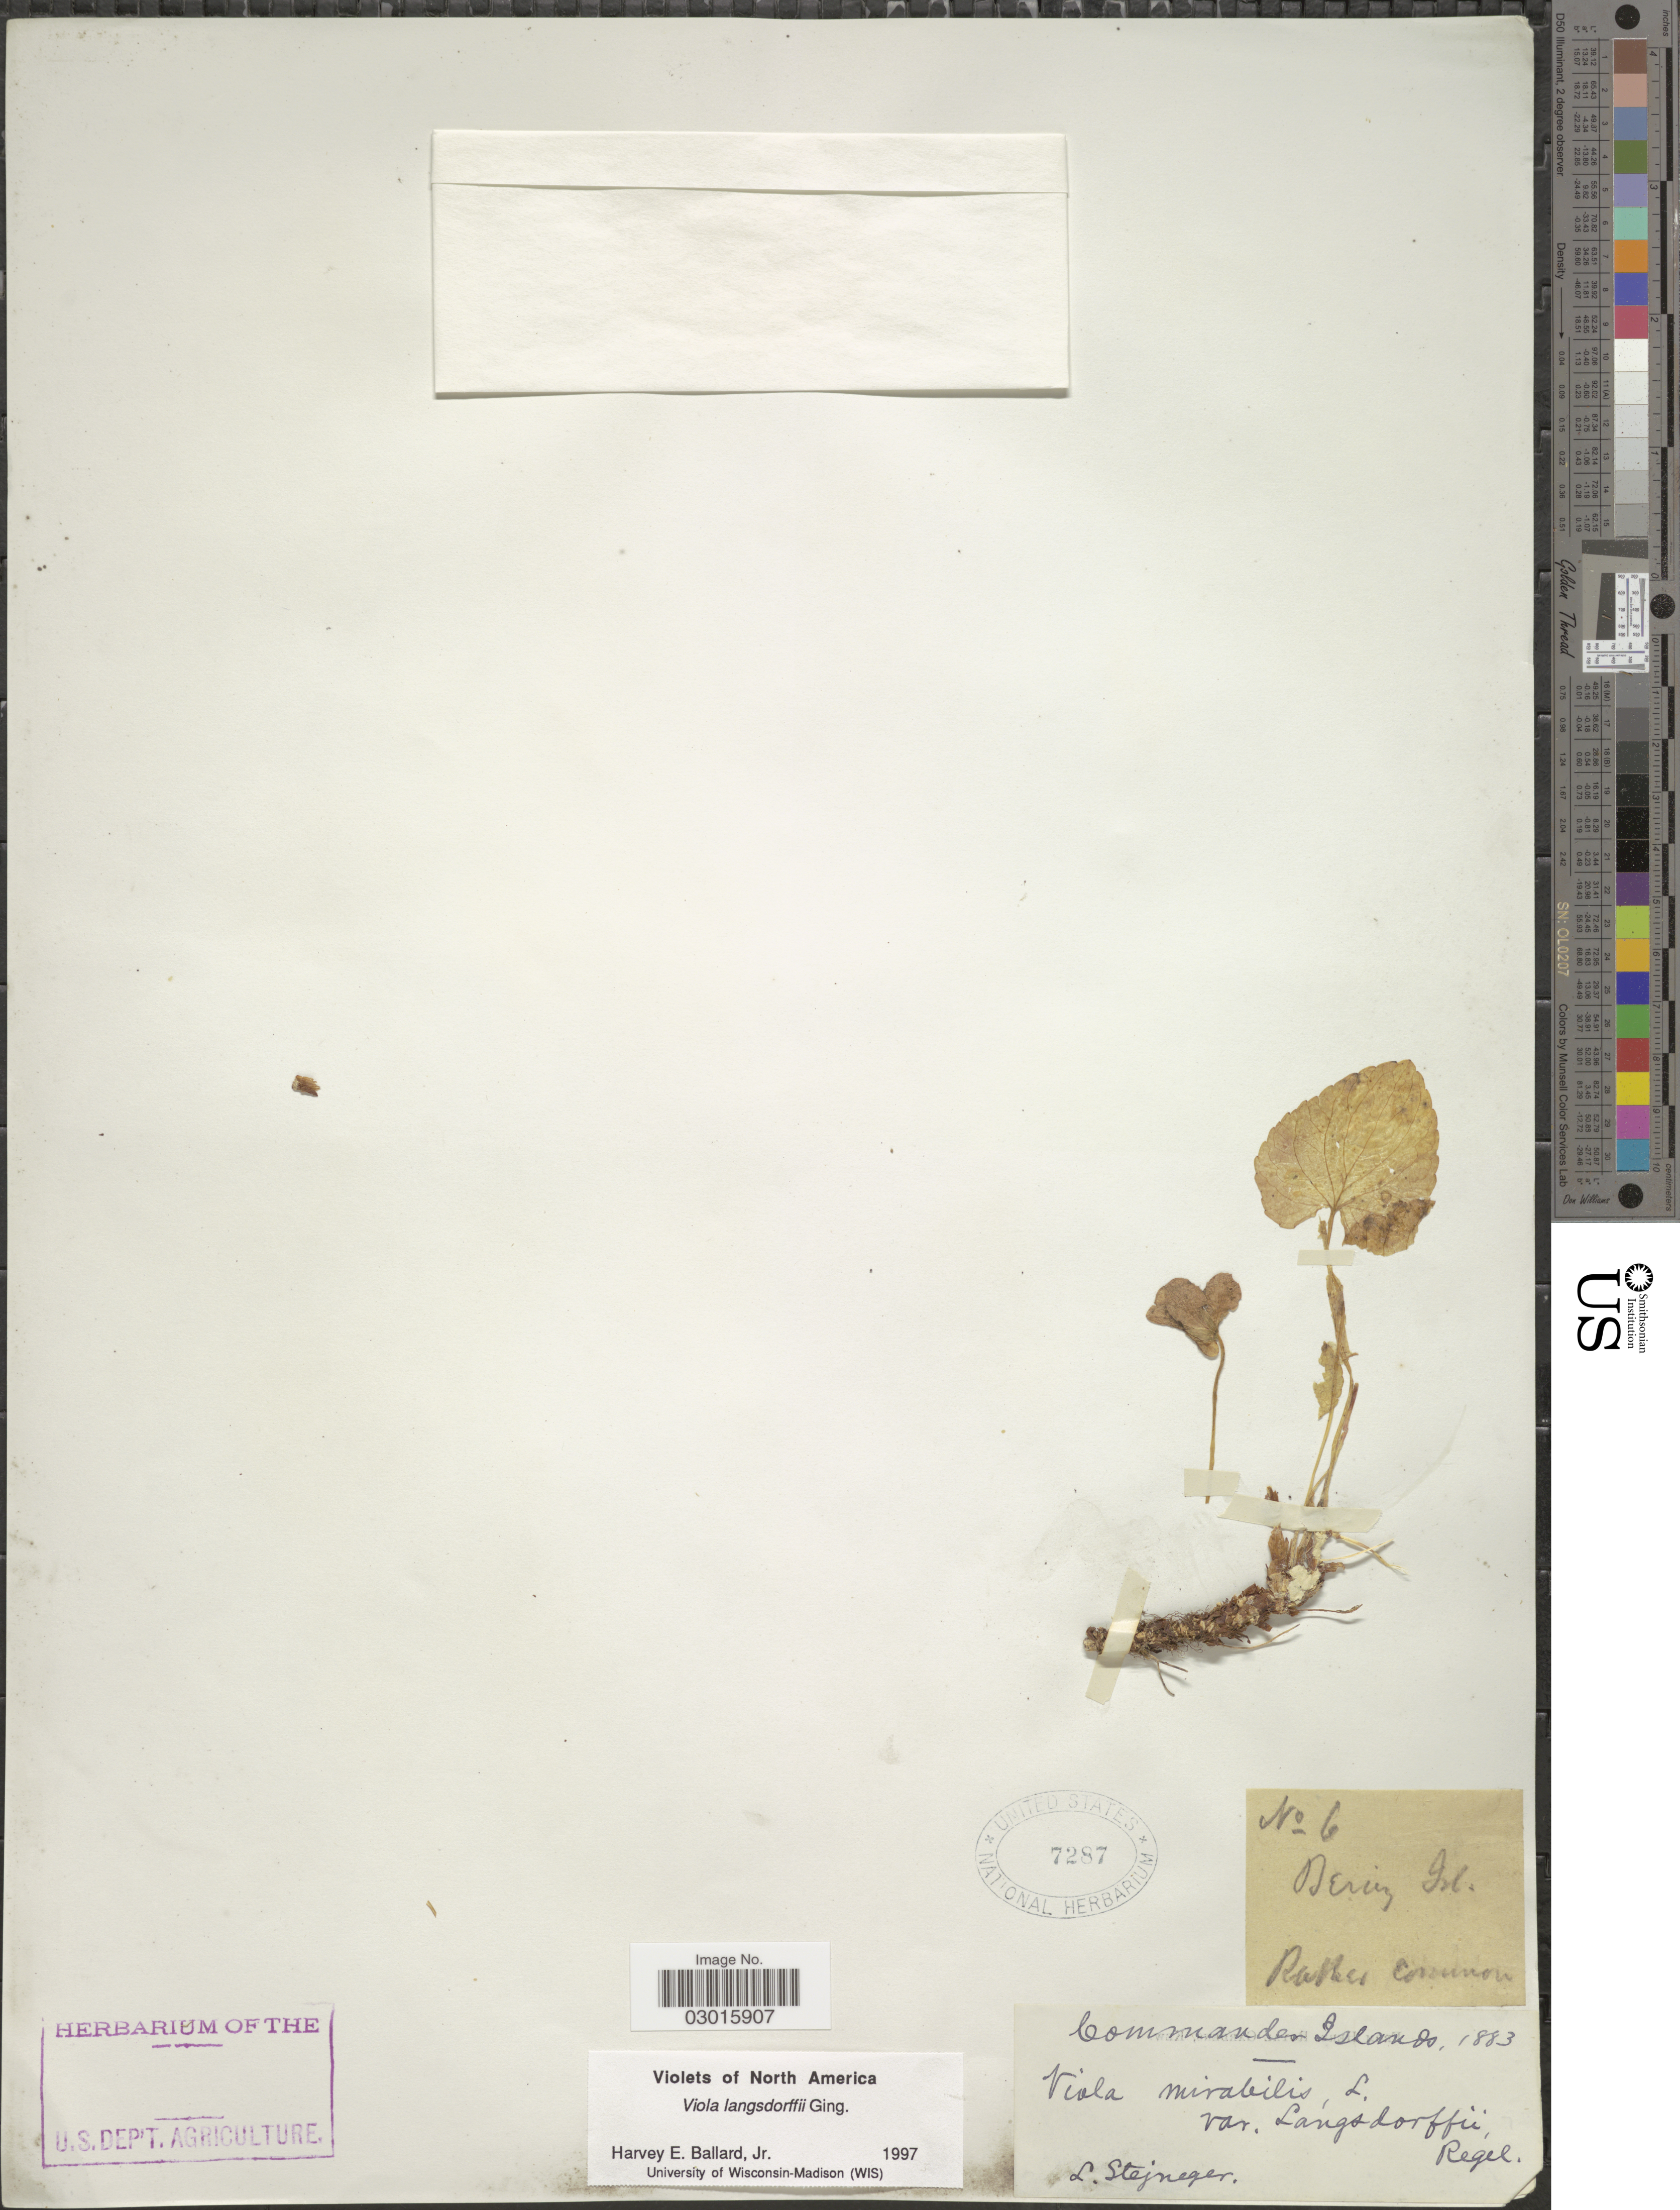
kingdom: Plantae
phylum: Tracheophyta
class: Magnoliopsida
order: Malpighiales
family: Violaceae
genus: Viola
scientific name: Viola langsdorffii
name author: Fisch. ex Ging.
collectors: L. Stejneger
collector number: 6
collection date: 1883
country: Russian Federation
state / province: Kamchatka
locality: Bering Isl., Commander Islands.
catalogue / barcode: US 7287